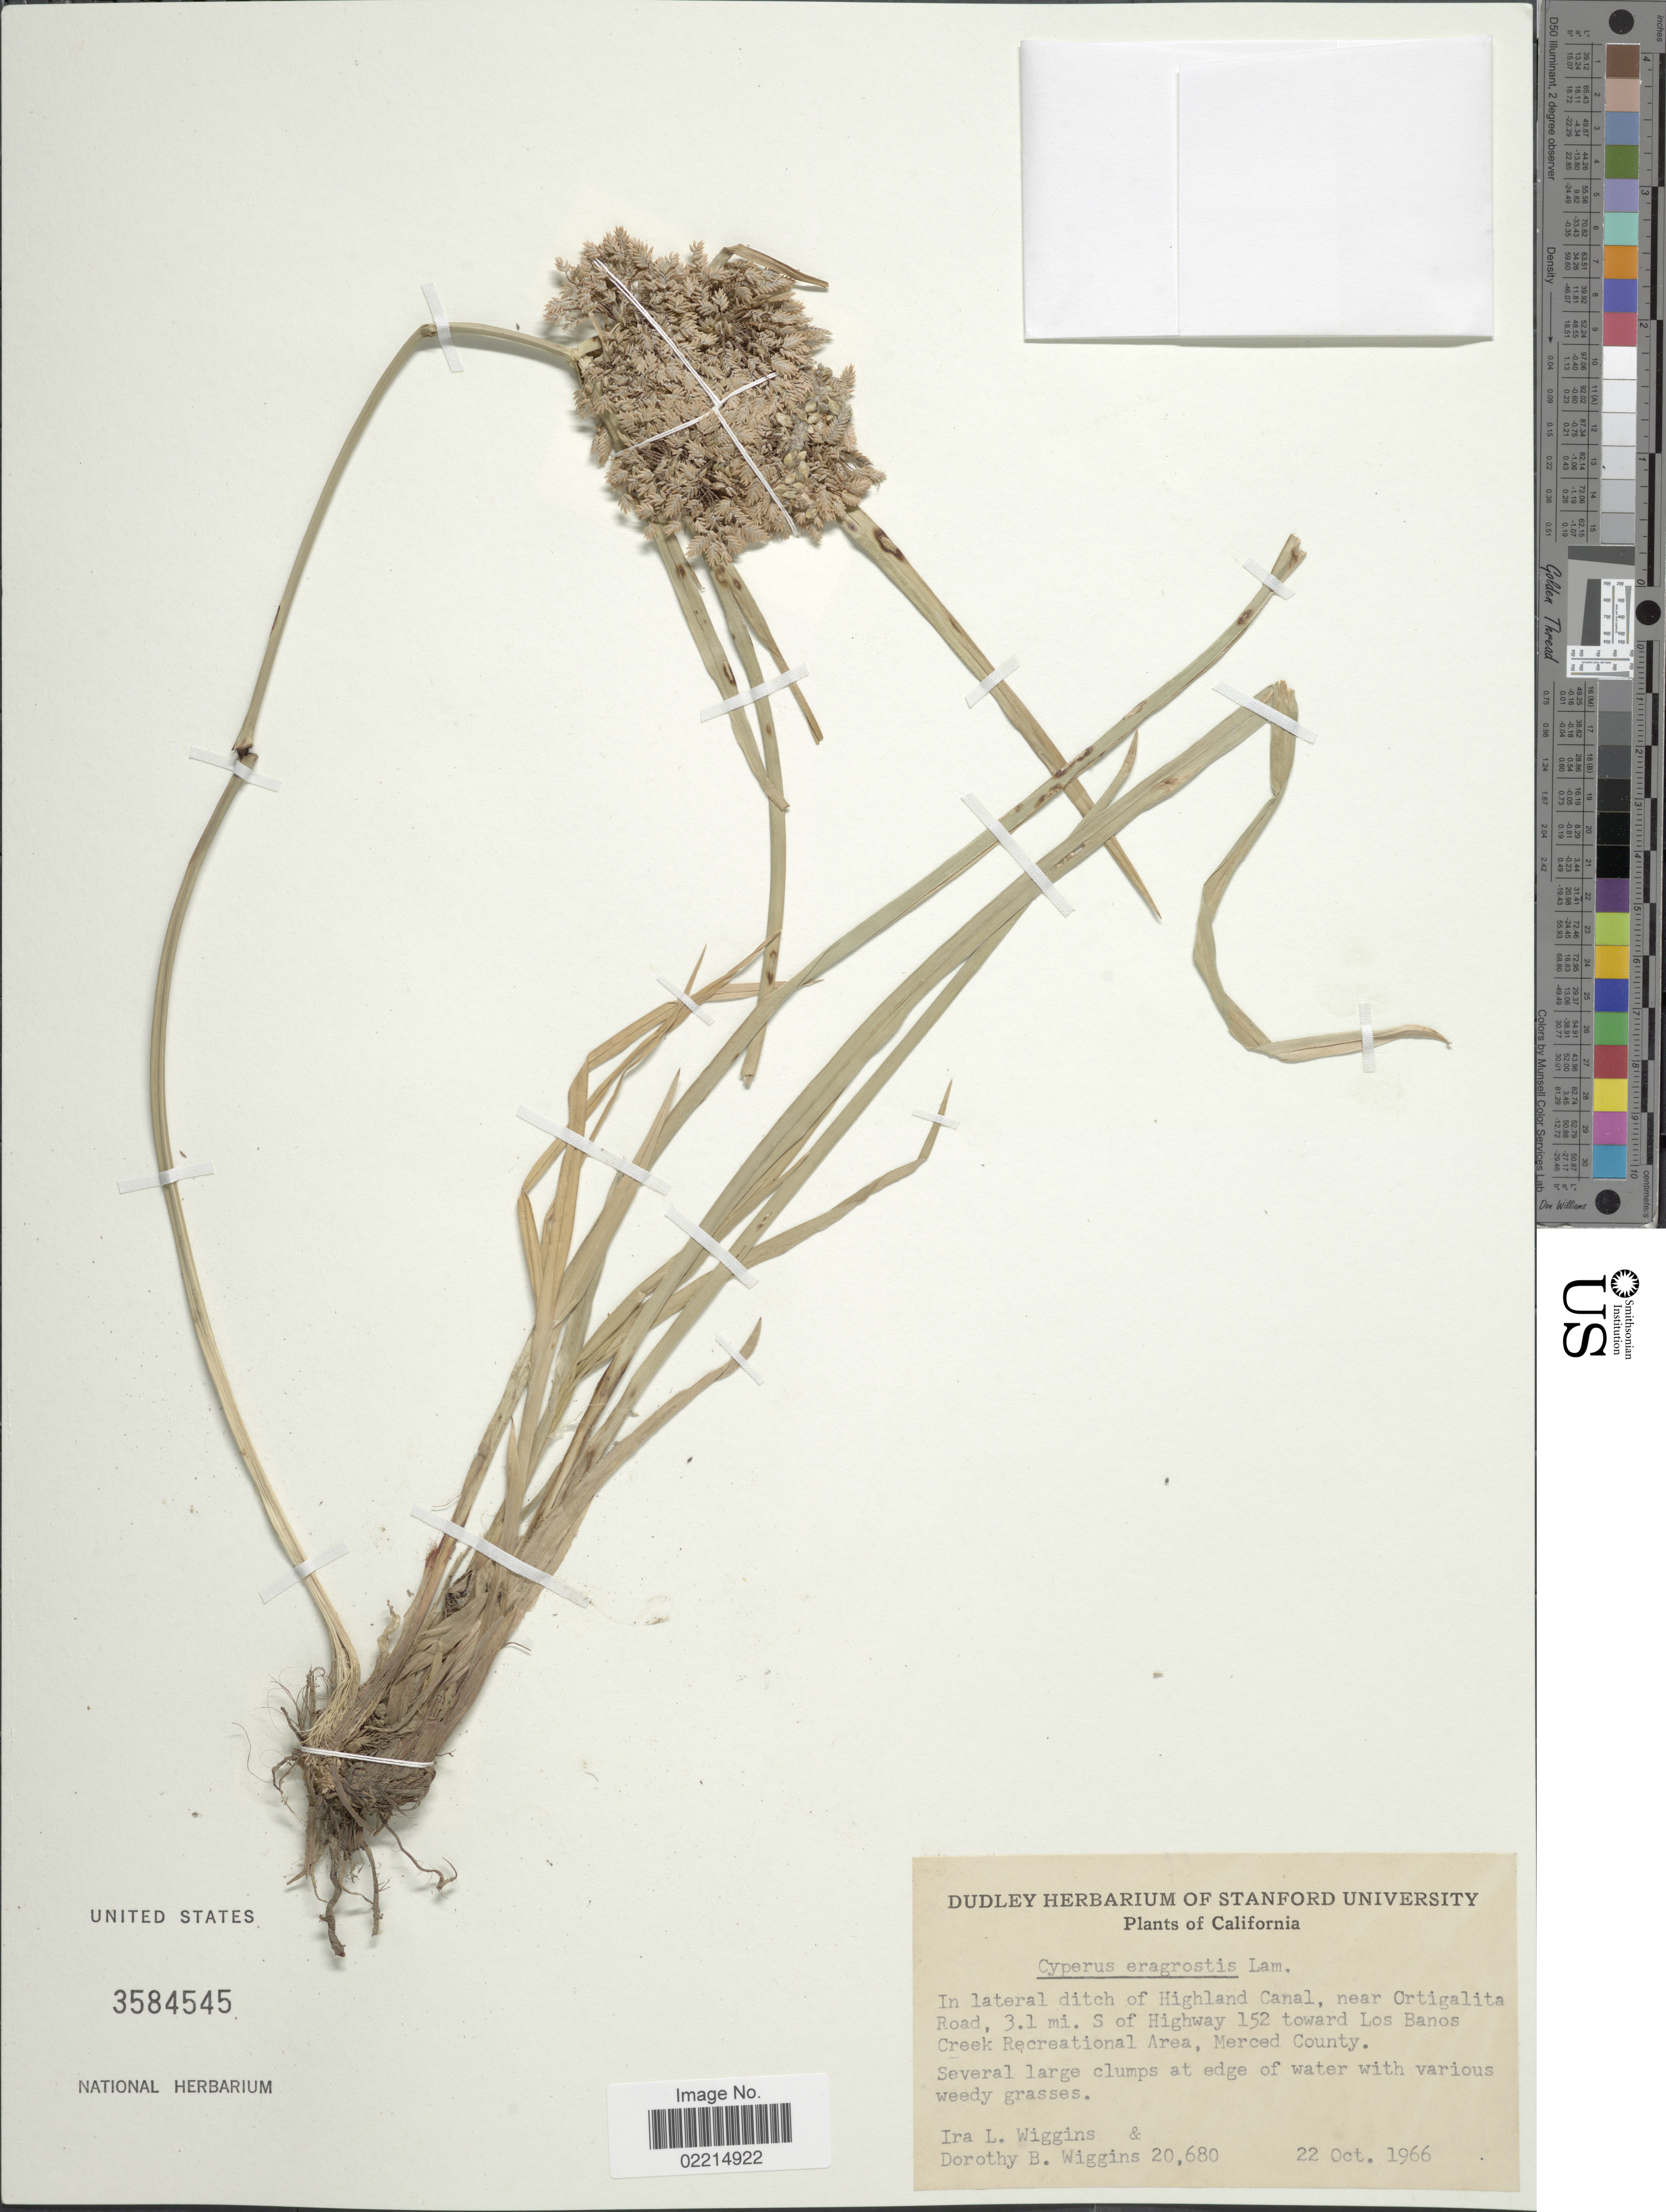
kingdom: Plantae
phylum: Tracheophyta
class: Liliopsida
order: Poales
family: Cyperaceae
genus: Cyperus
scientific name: Cyperus eragrostis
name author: Lam.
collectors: I. L. Wiggins & D. B. Wiggins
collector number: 20680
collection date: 1966-10-22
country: United States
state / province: California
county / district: Merced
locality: In lateral ditch of Highland Canal, near Ortigalita Road, 3.1 mi. S. of Highway 152 toward Los Banos Creek Recreational Area, Merced County, at edge of water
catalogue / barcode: US 3584545